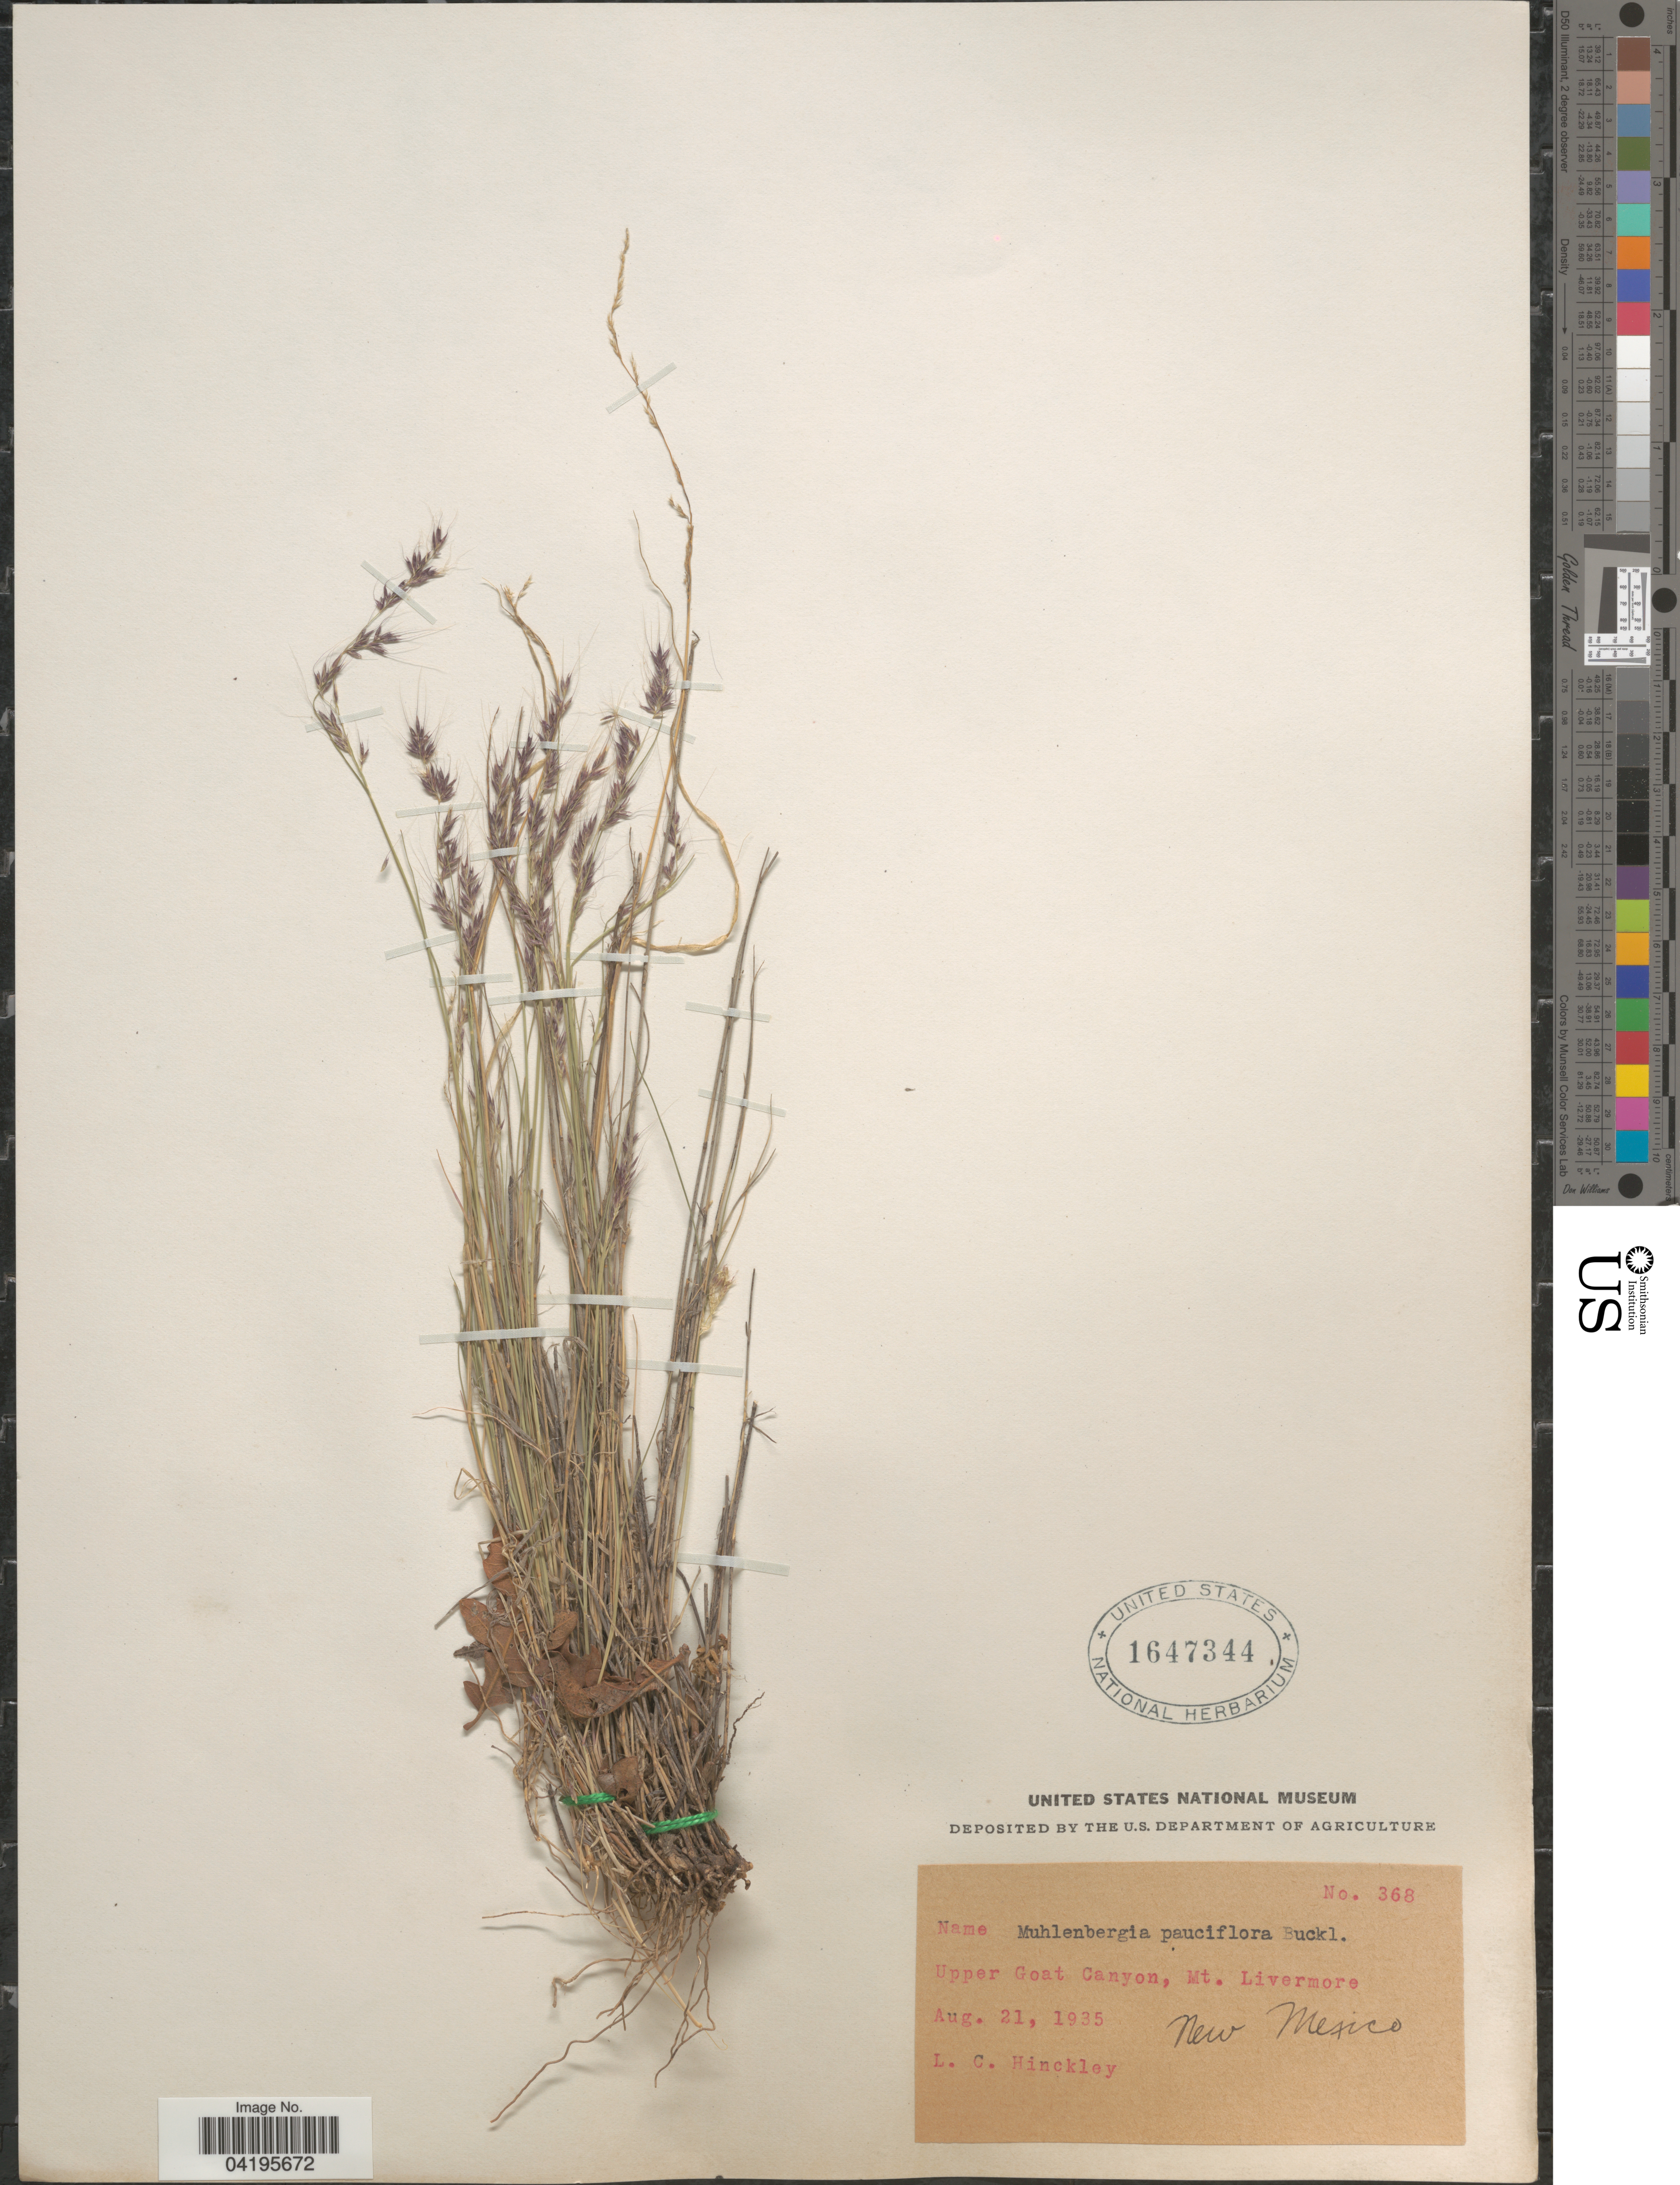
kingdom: Plantae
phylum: Tracheophyta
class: Liliopsida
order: Poales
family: Poaceae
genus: Muhlenbergia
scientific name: Muhlenbergia pauciflora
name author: Buckley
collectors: L. Hinckley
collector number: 368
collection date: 1935-08-21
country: United States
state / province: New Mexico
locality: Upper Goat Canyon, Mt. Livermore.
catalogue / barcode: US 1647344